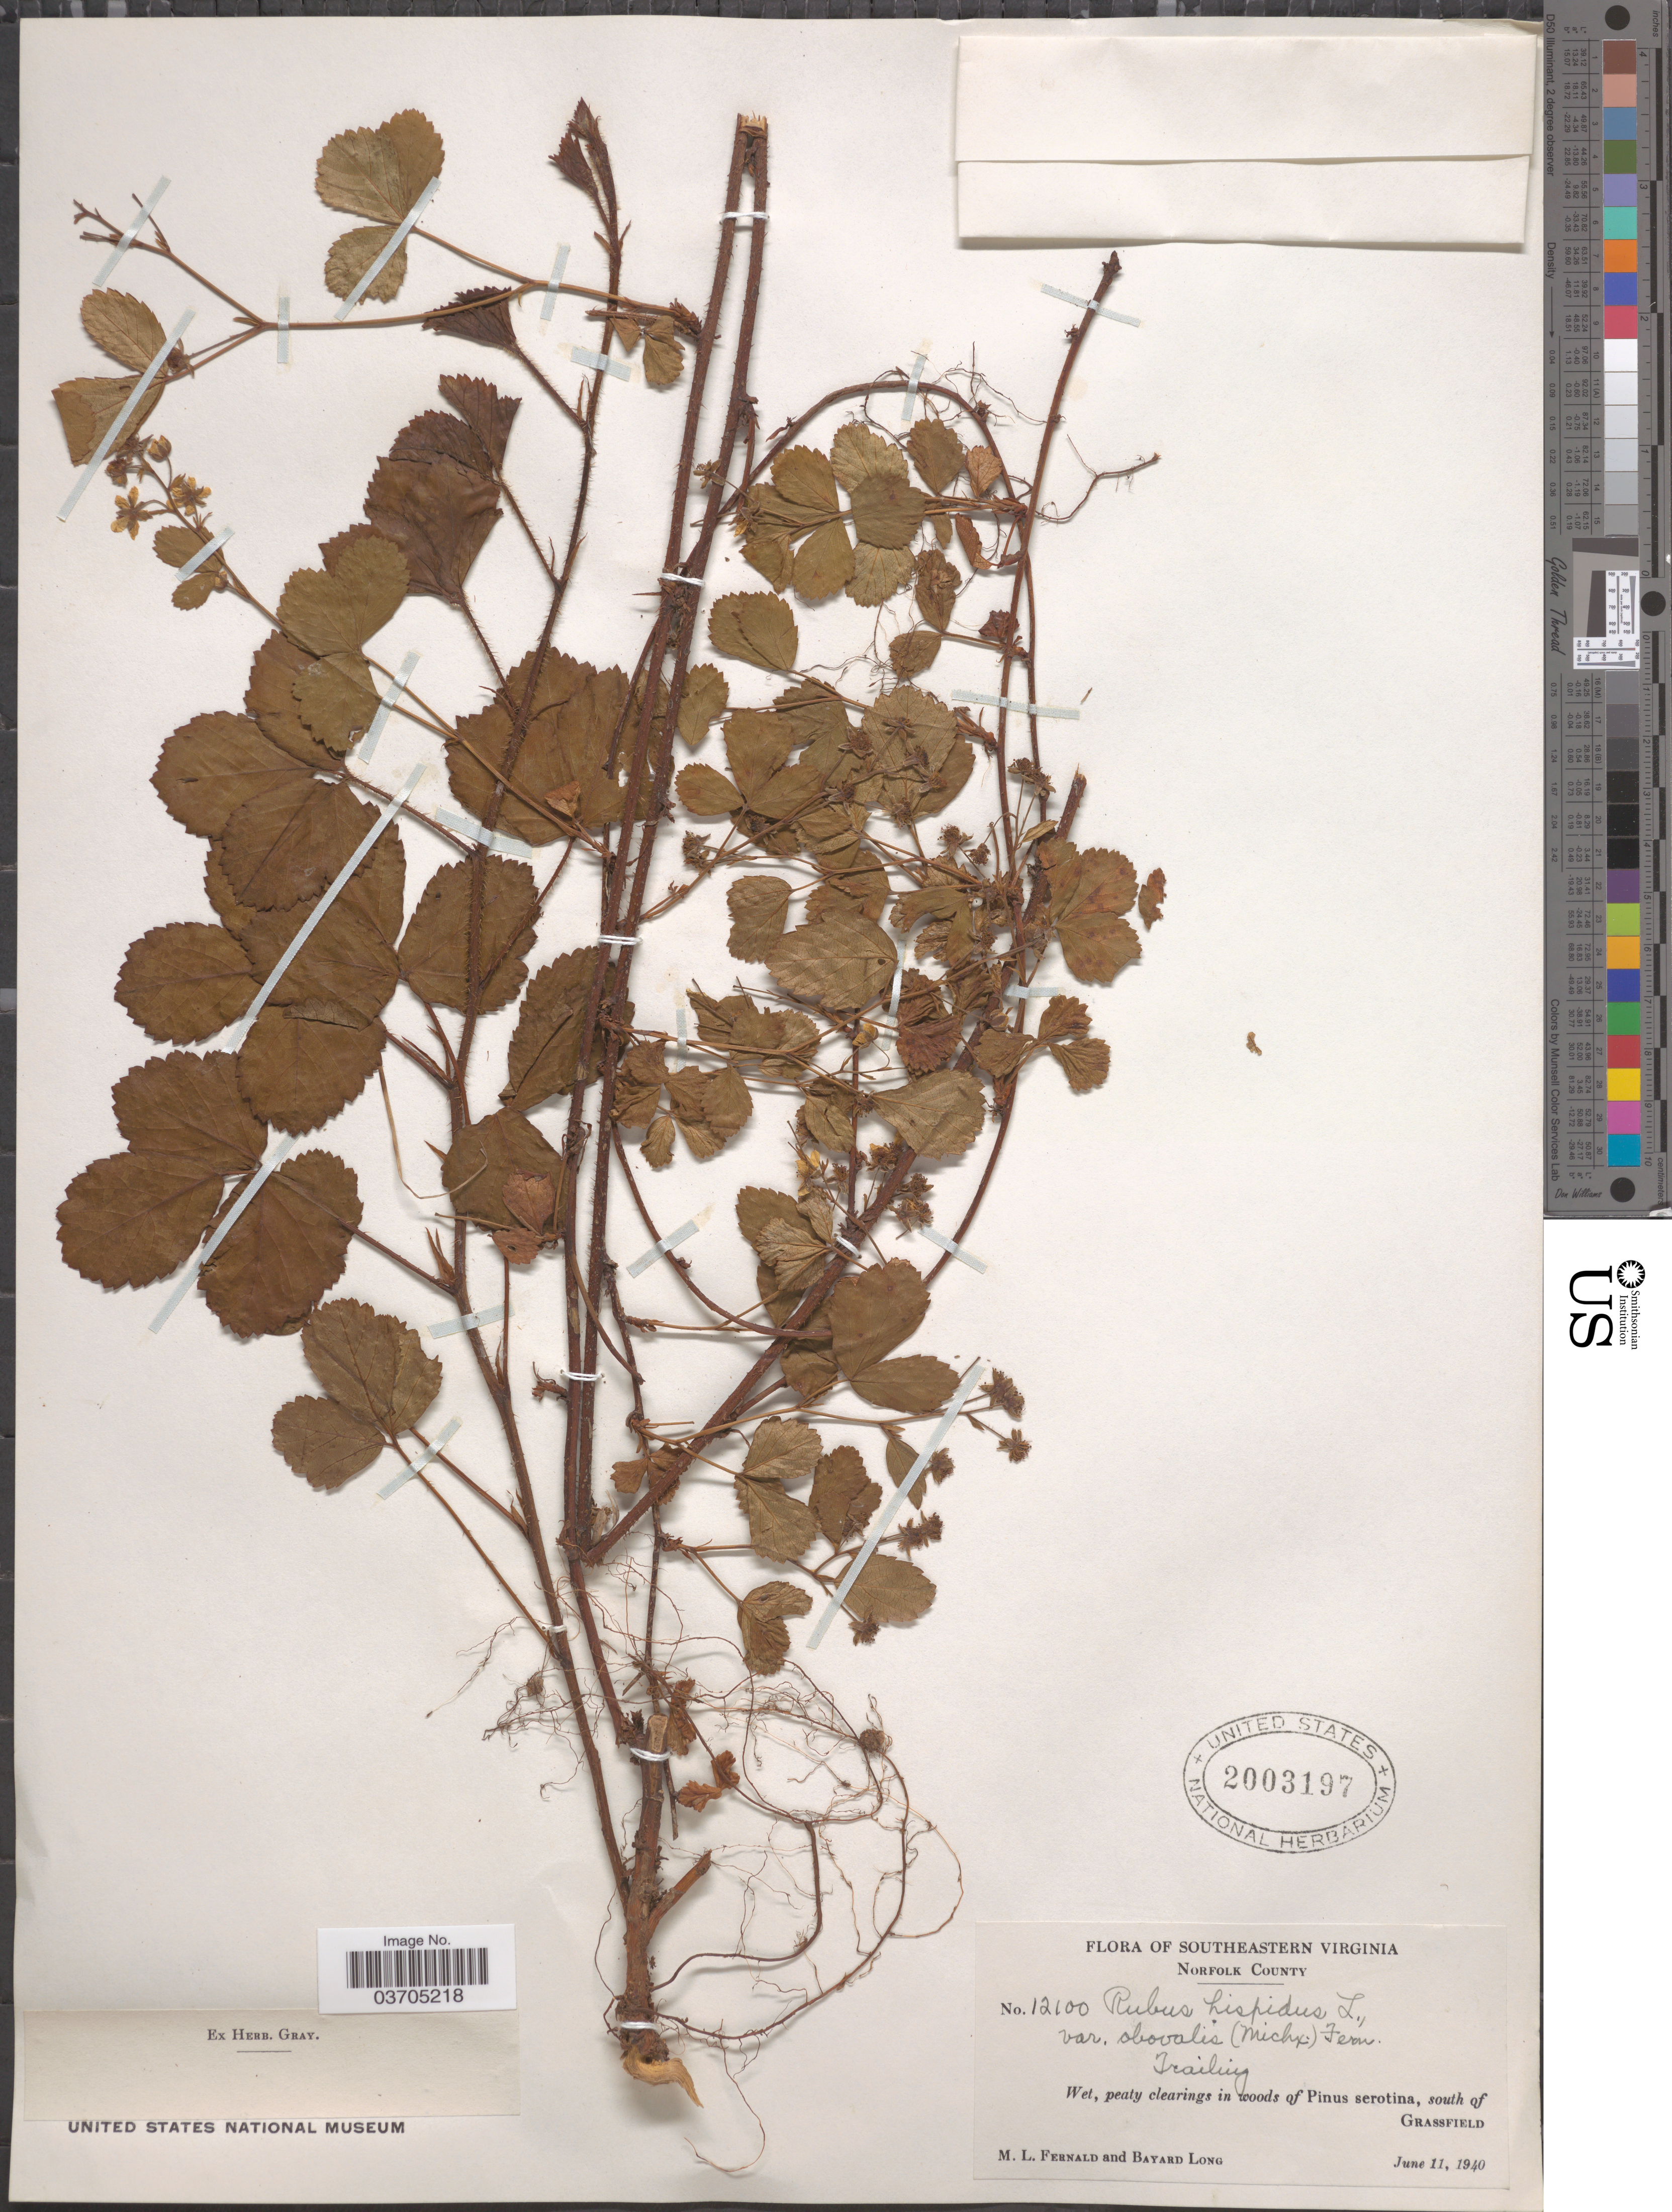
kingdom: Plantae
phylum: Tracheophyta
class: Magnoliopsida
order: Rosales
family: Rosaceae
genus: Rubus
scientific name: Rubus hispidus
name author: L.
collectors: M. L. Fernald & B. Long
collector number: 12100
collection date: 1940-06-11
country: United States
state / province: Virginia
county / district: City of Norfolk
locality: Southeastern Virginia. Norfolk County. South of Grassfield.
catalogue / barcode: US 2003197